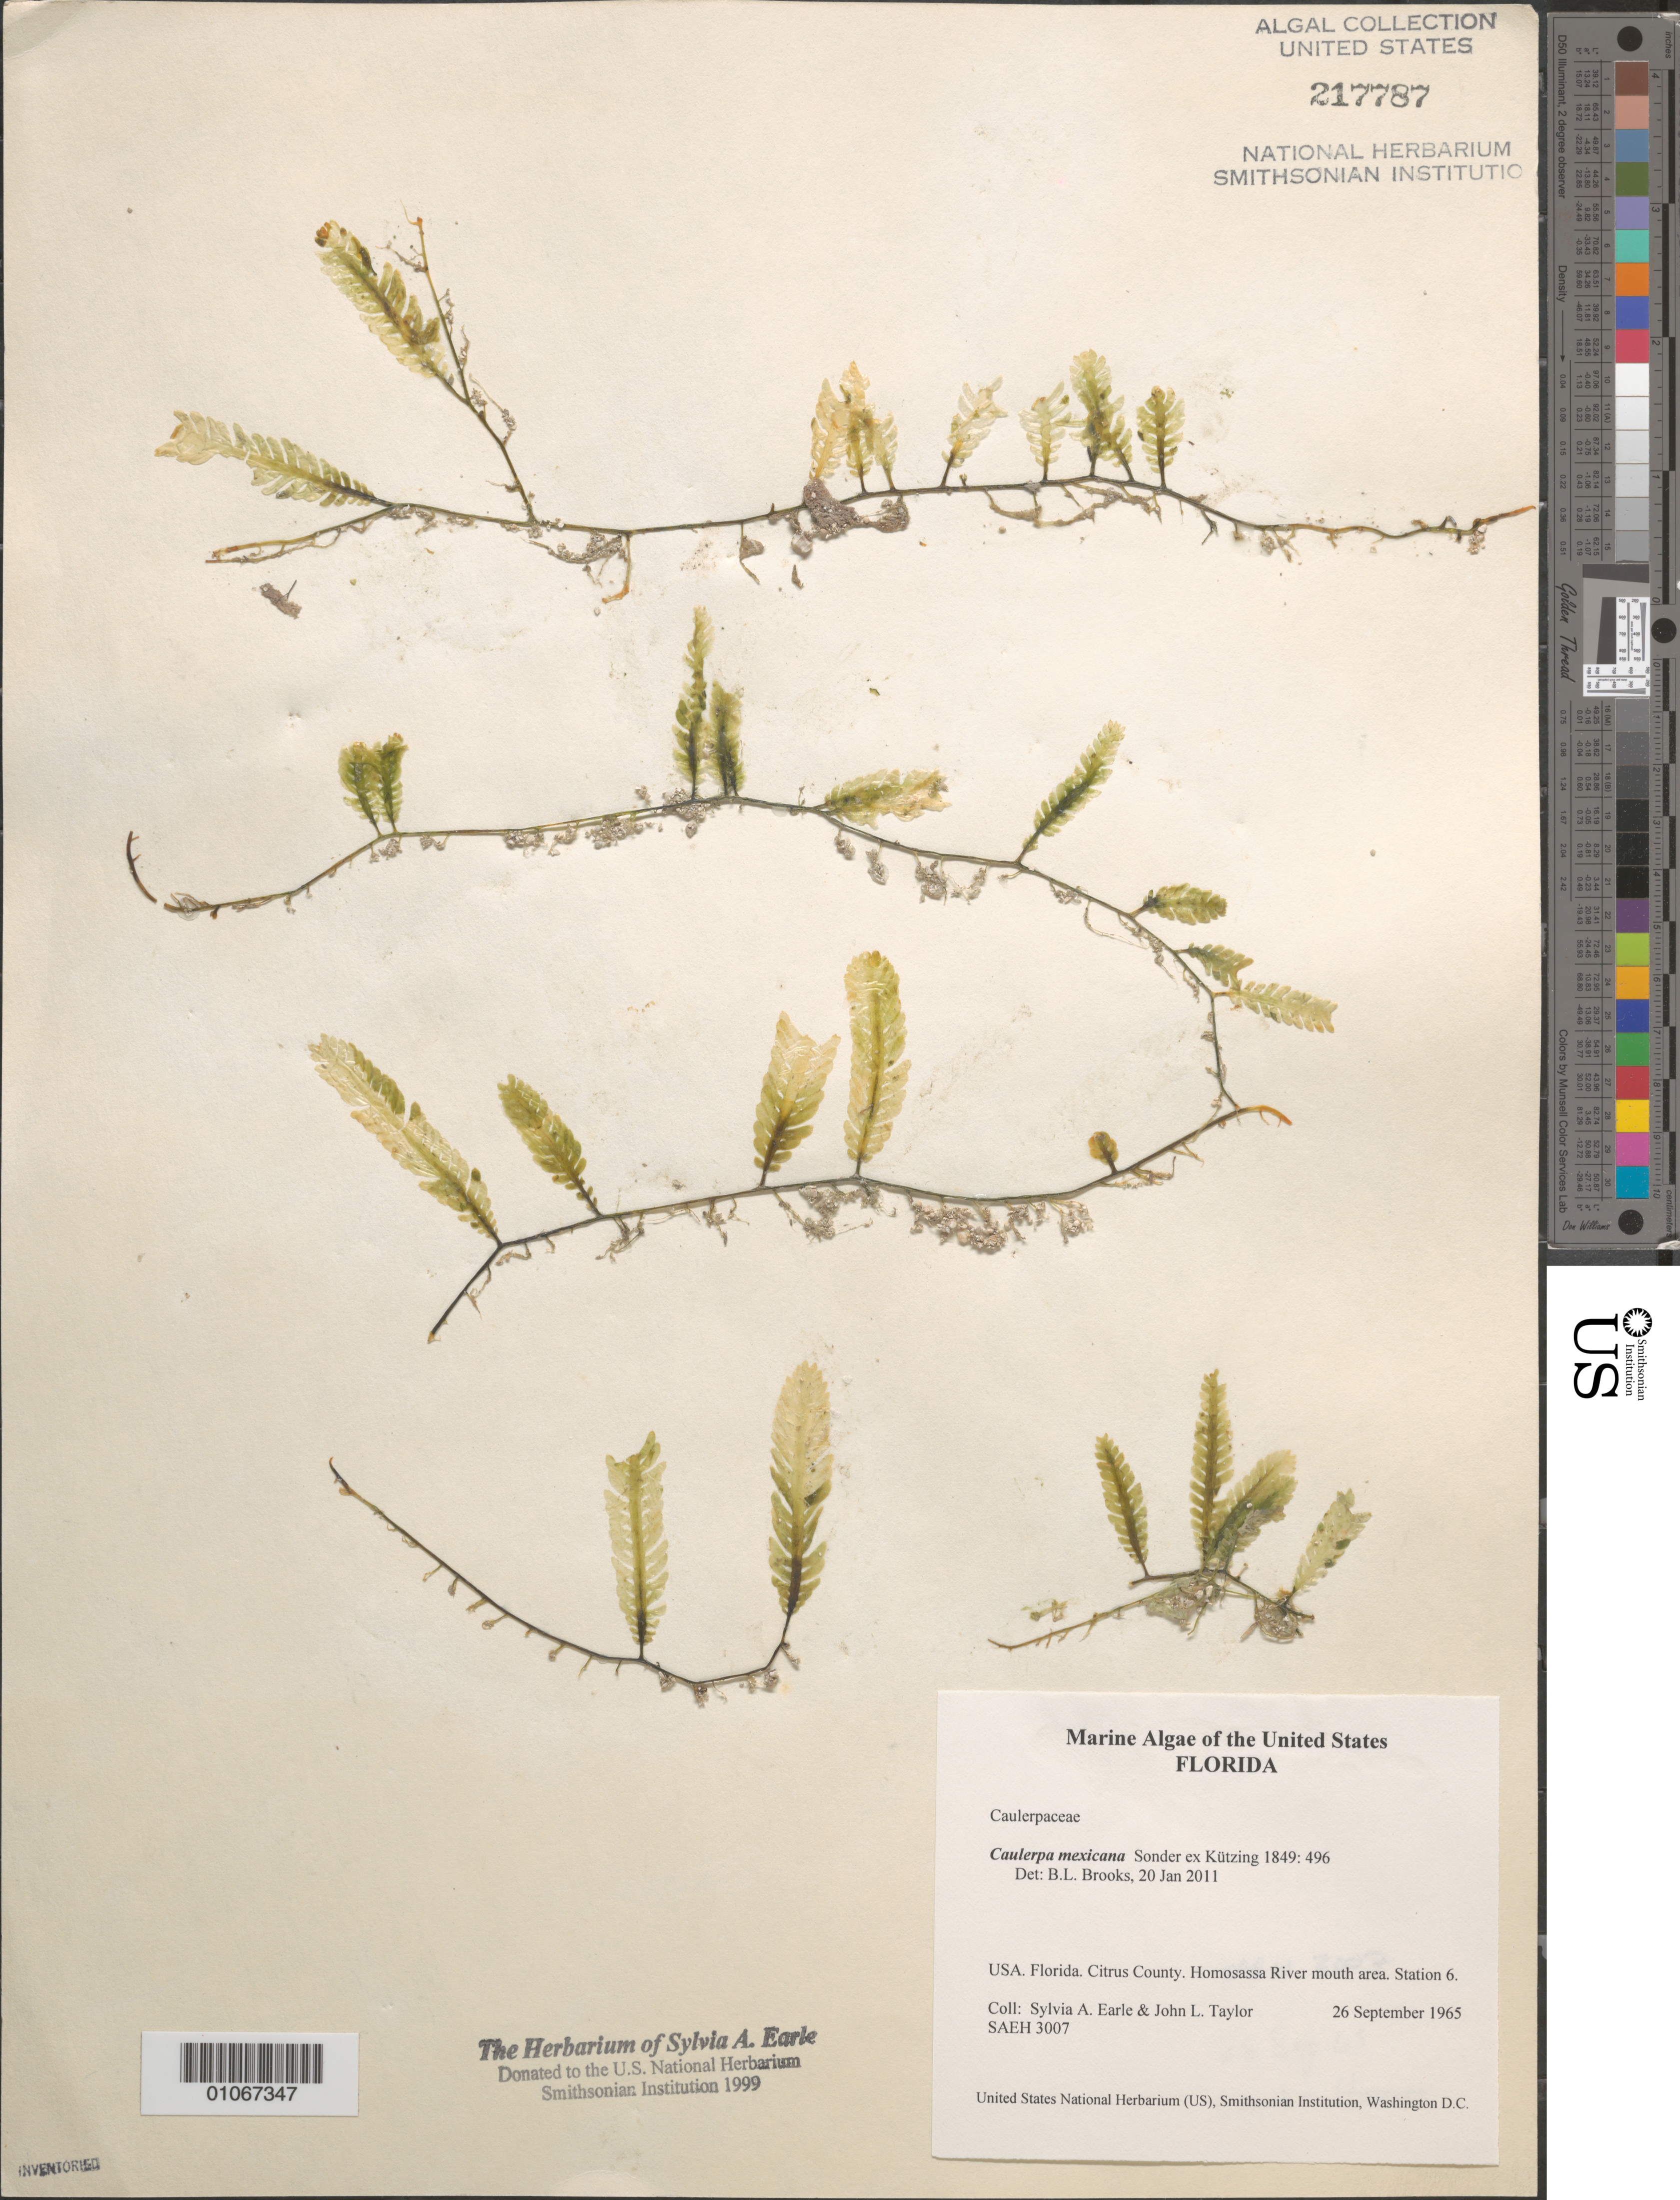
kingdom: Plantae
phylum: Chlorophyta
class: Ulvophyceae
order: Bryopsidales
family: Caulerpaceae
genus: Caulerpa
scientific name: Caulerpa mexicana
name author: Sond. ex Kütz.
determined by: Brooks, B. L., (BOT), Smithsonian Institution - National Museum of Natural History (UNITED STATES)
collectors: S. A. Earle & J. L. Taylor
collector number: SAEH 3007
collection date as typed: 26 Sep 1965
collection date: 1965-09-26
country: United States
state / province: Florida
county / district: Citrus County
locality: Station 6, Homosassa River mouth area, Gulf of Mexico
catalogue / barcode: US 217787